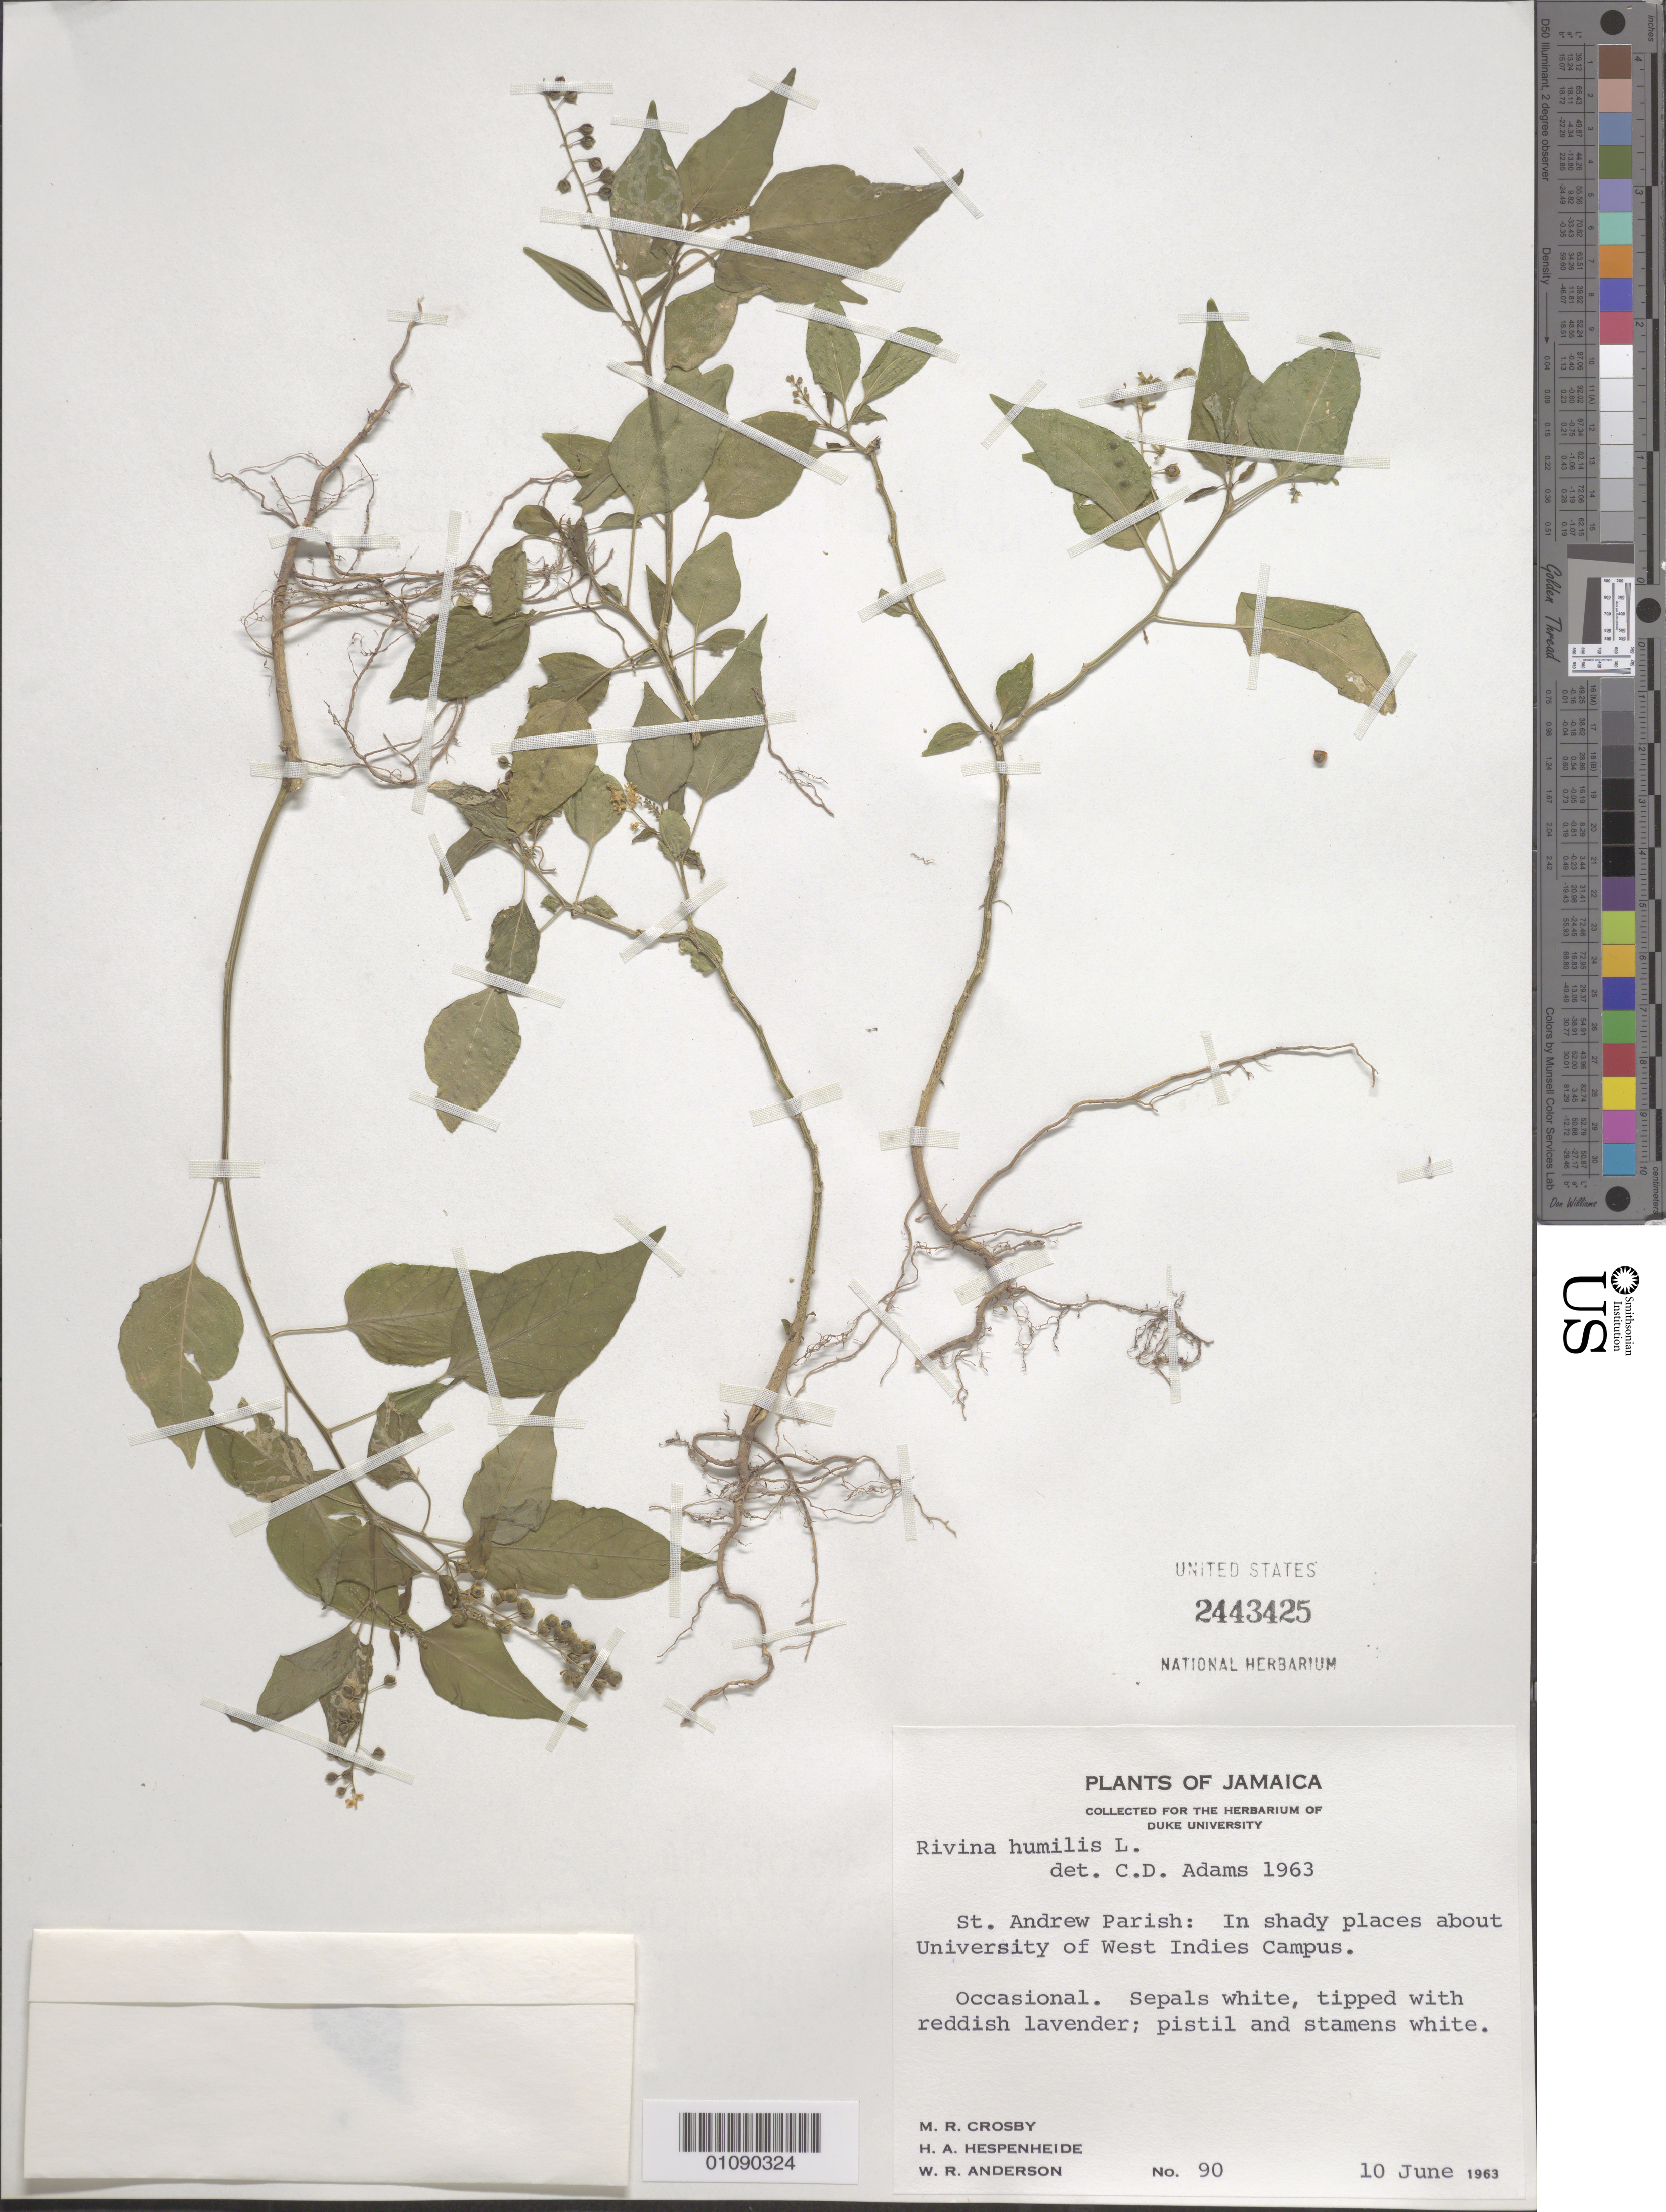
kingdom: Plantae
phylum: Tracheophyta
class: Magnoliopsida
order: Caryophyllales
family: Phytolaccaceae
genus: Rivina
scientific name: Rivina humilis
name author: L.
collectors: M. R. Crosby, H. A. Hespenheide & W. R. Anderson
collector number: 90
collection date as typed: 10 Jun 1963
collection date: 1963-06-10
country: Jamaica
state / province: Saint Andrew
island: Jamaica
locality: St. Andrew Parish: about University of West Indies Campus.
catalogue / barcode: US 2443425